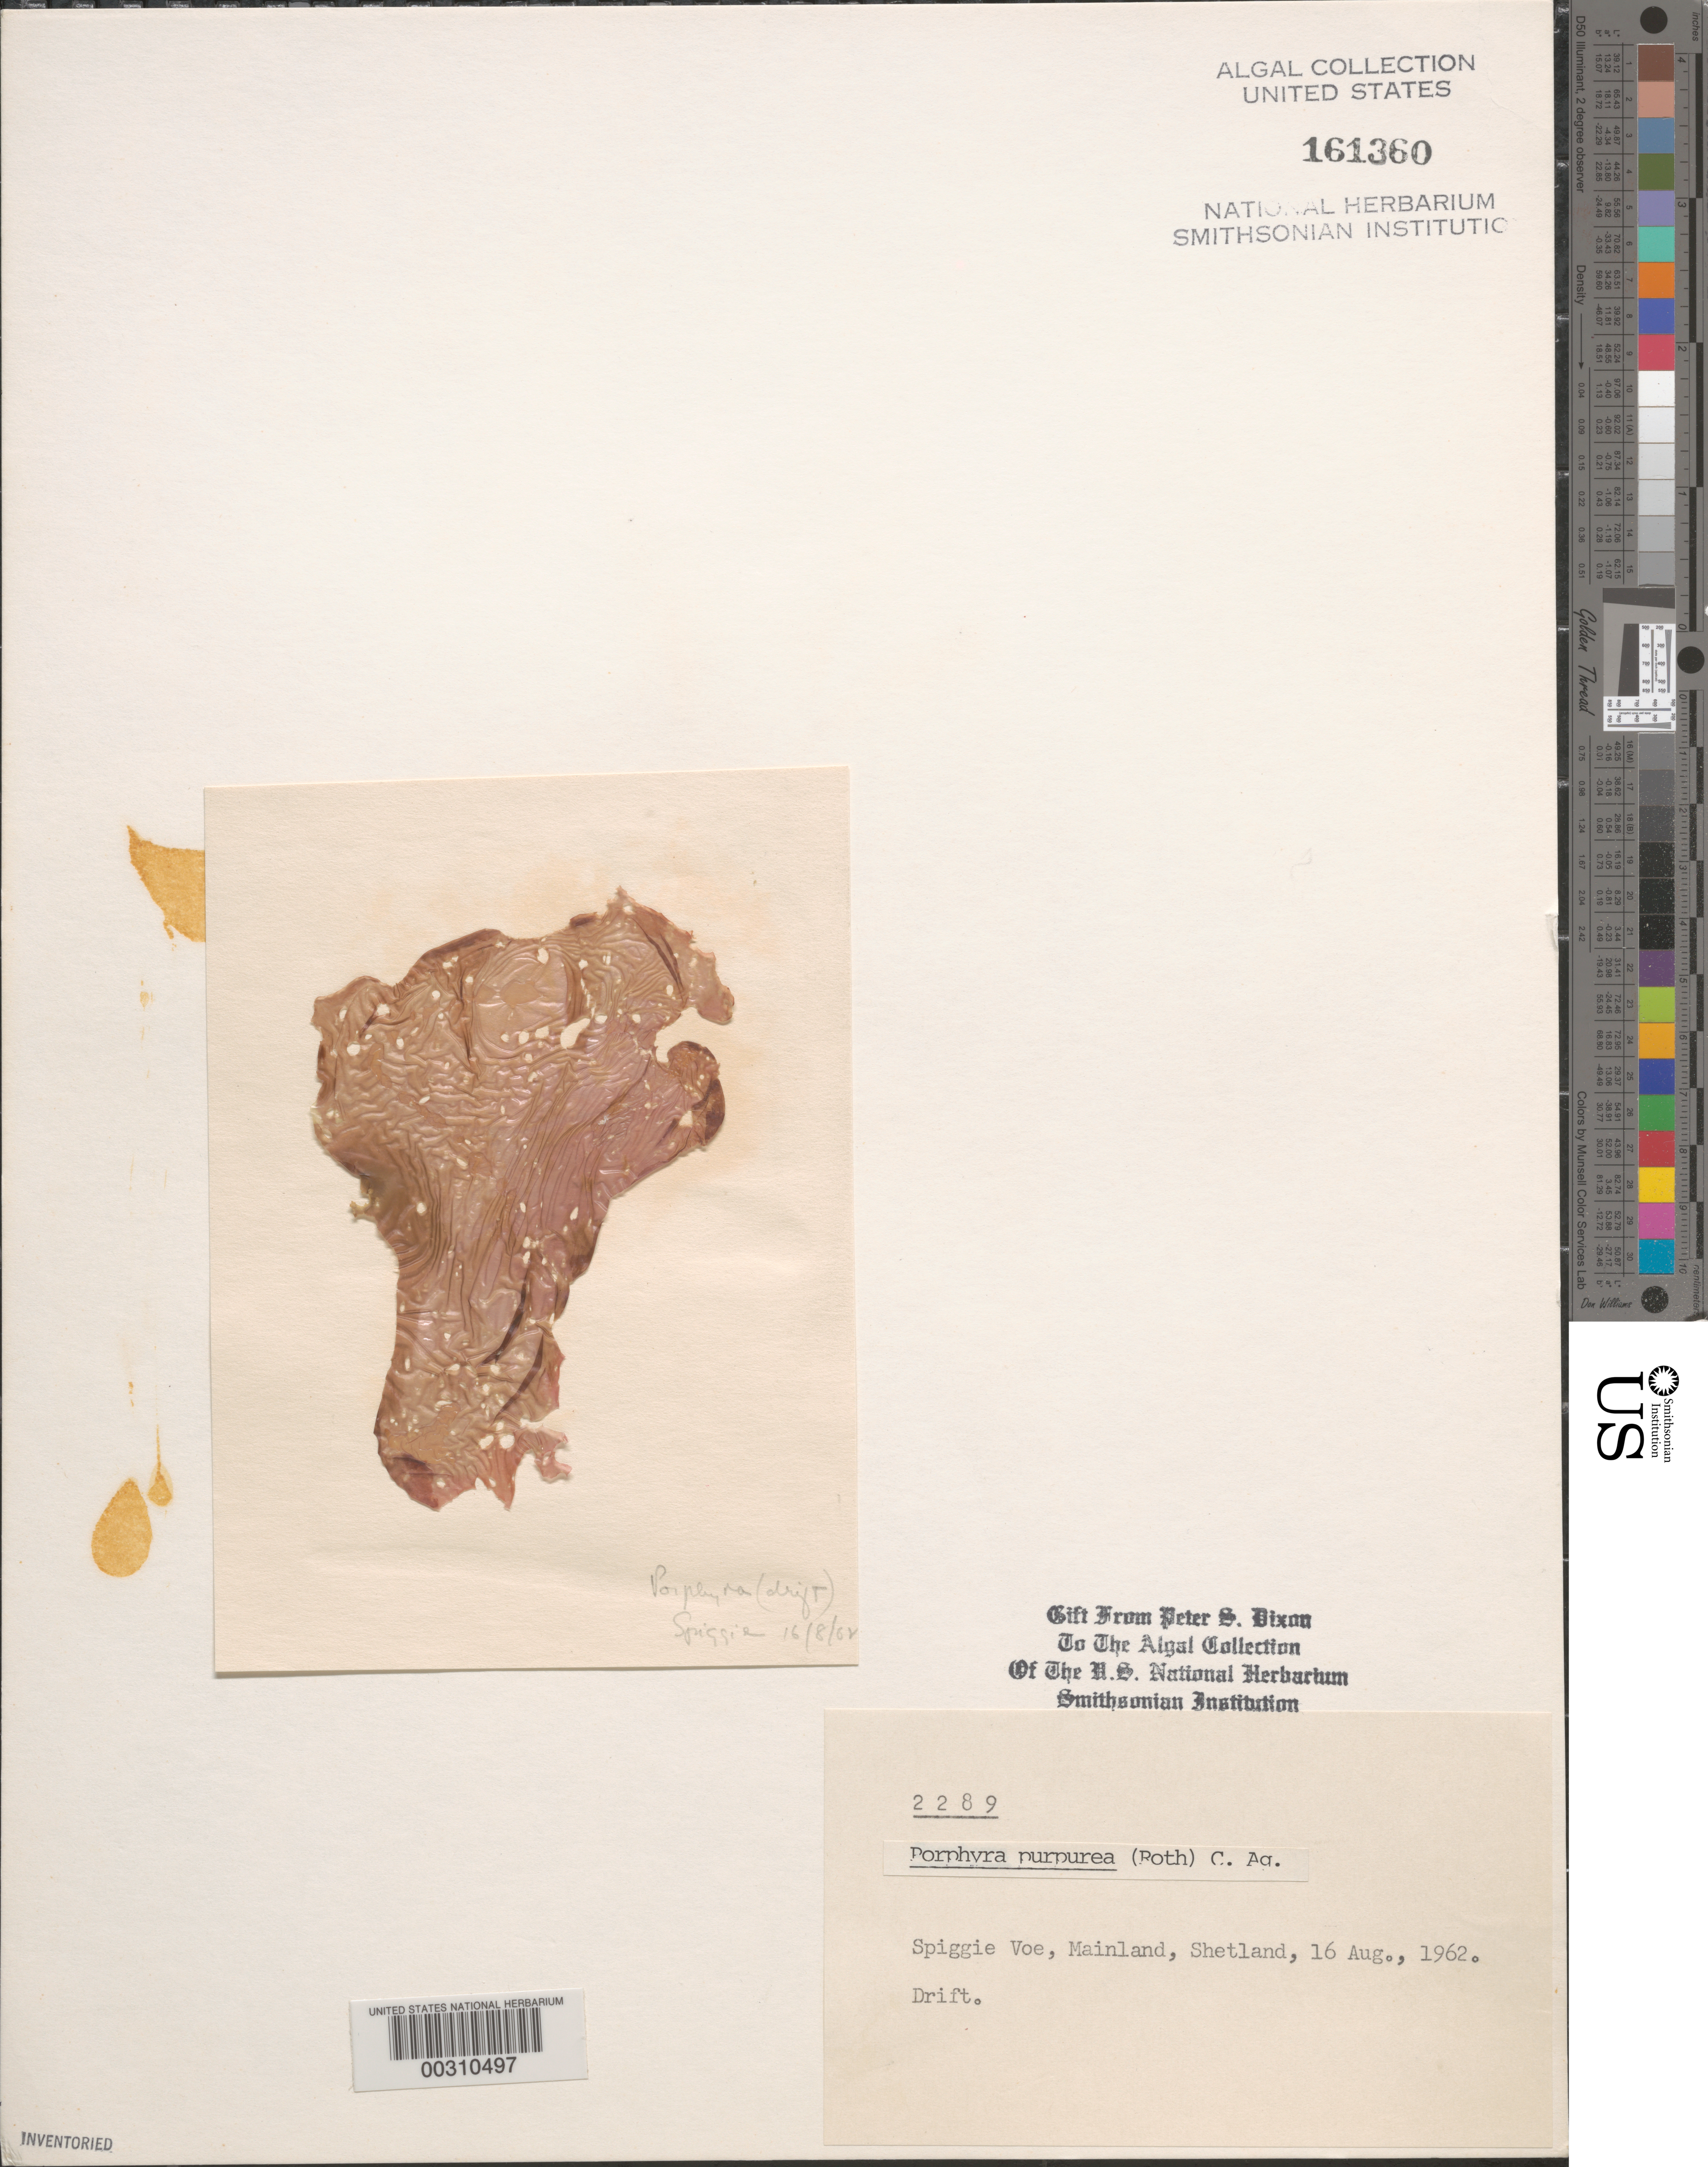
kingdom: Plantae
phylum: Rhodophyta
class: Bangiophyceae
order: Bangiales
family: Bangiaceae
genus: Porphyra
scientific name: Porphyra purpurea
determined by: Dixon, P. S.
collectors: P. S. Dixon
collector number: PSD 2289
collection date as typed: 16 Aug 1962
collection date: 1962-08-16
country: United Kingdom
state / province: Scotland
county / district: Shetland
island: Mainland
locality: Spiggie Voe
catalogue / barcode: US 161360